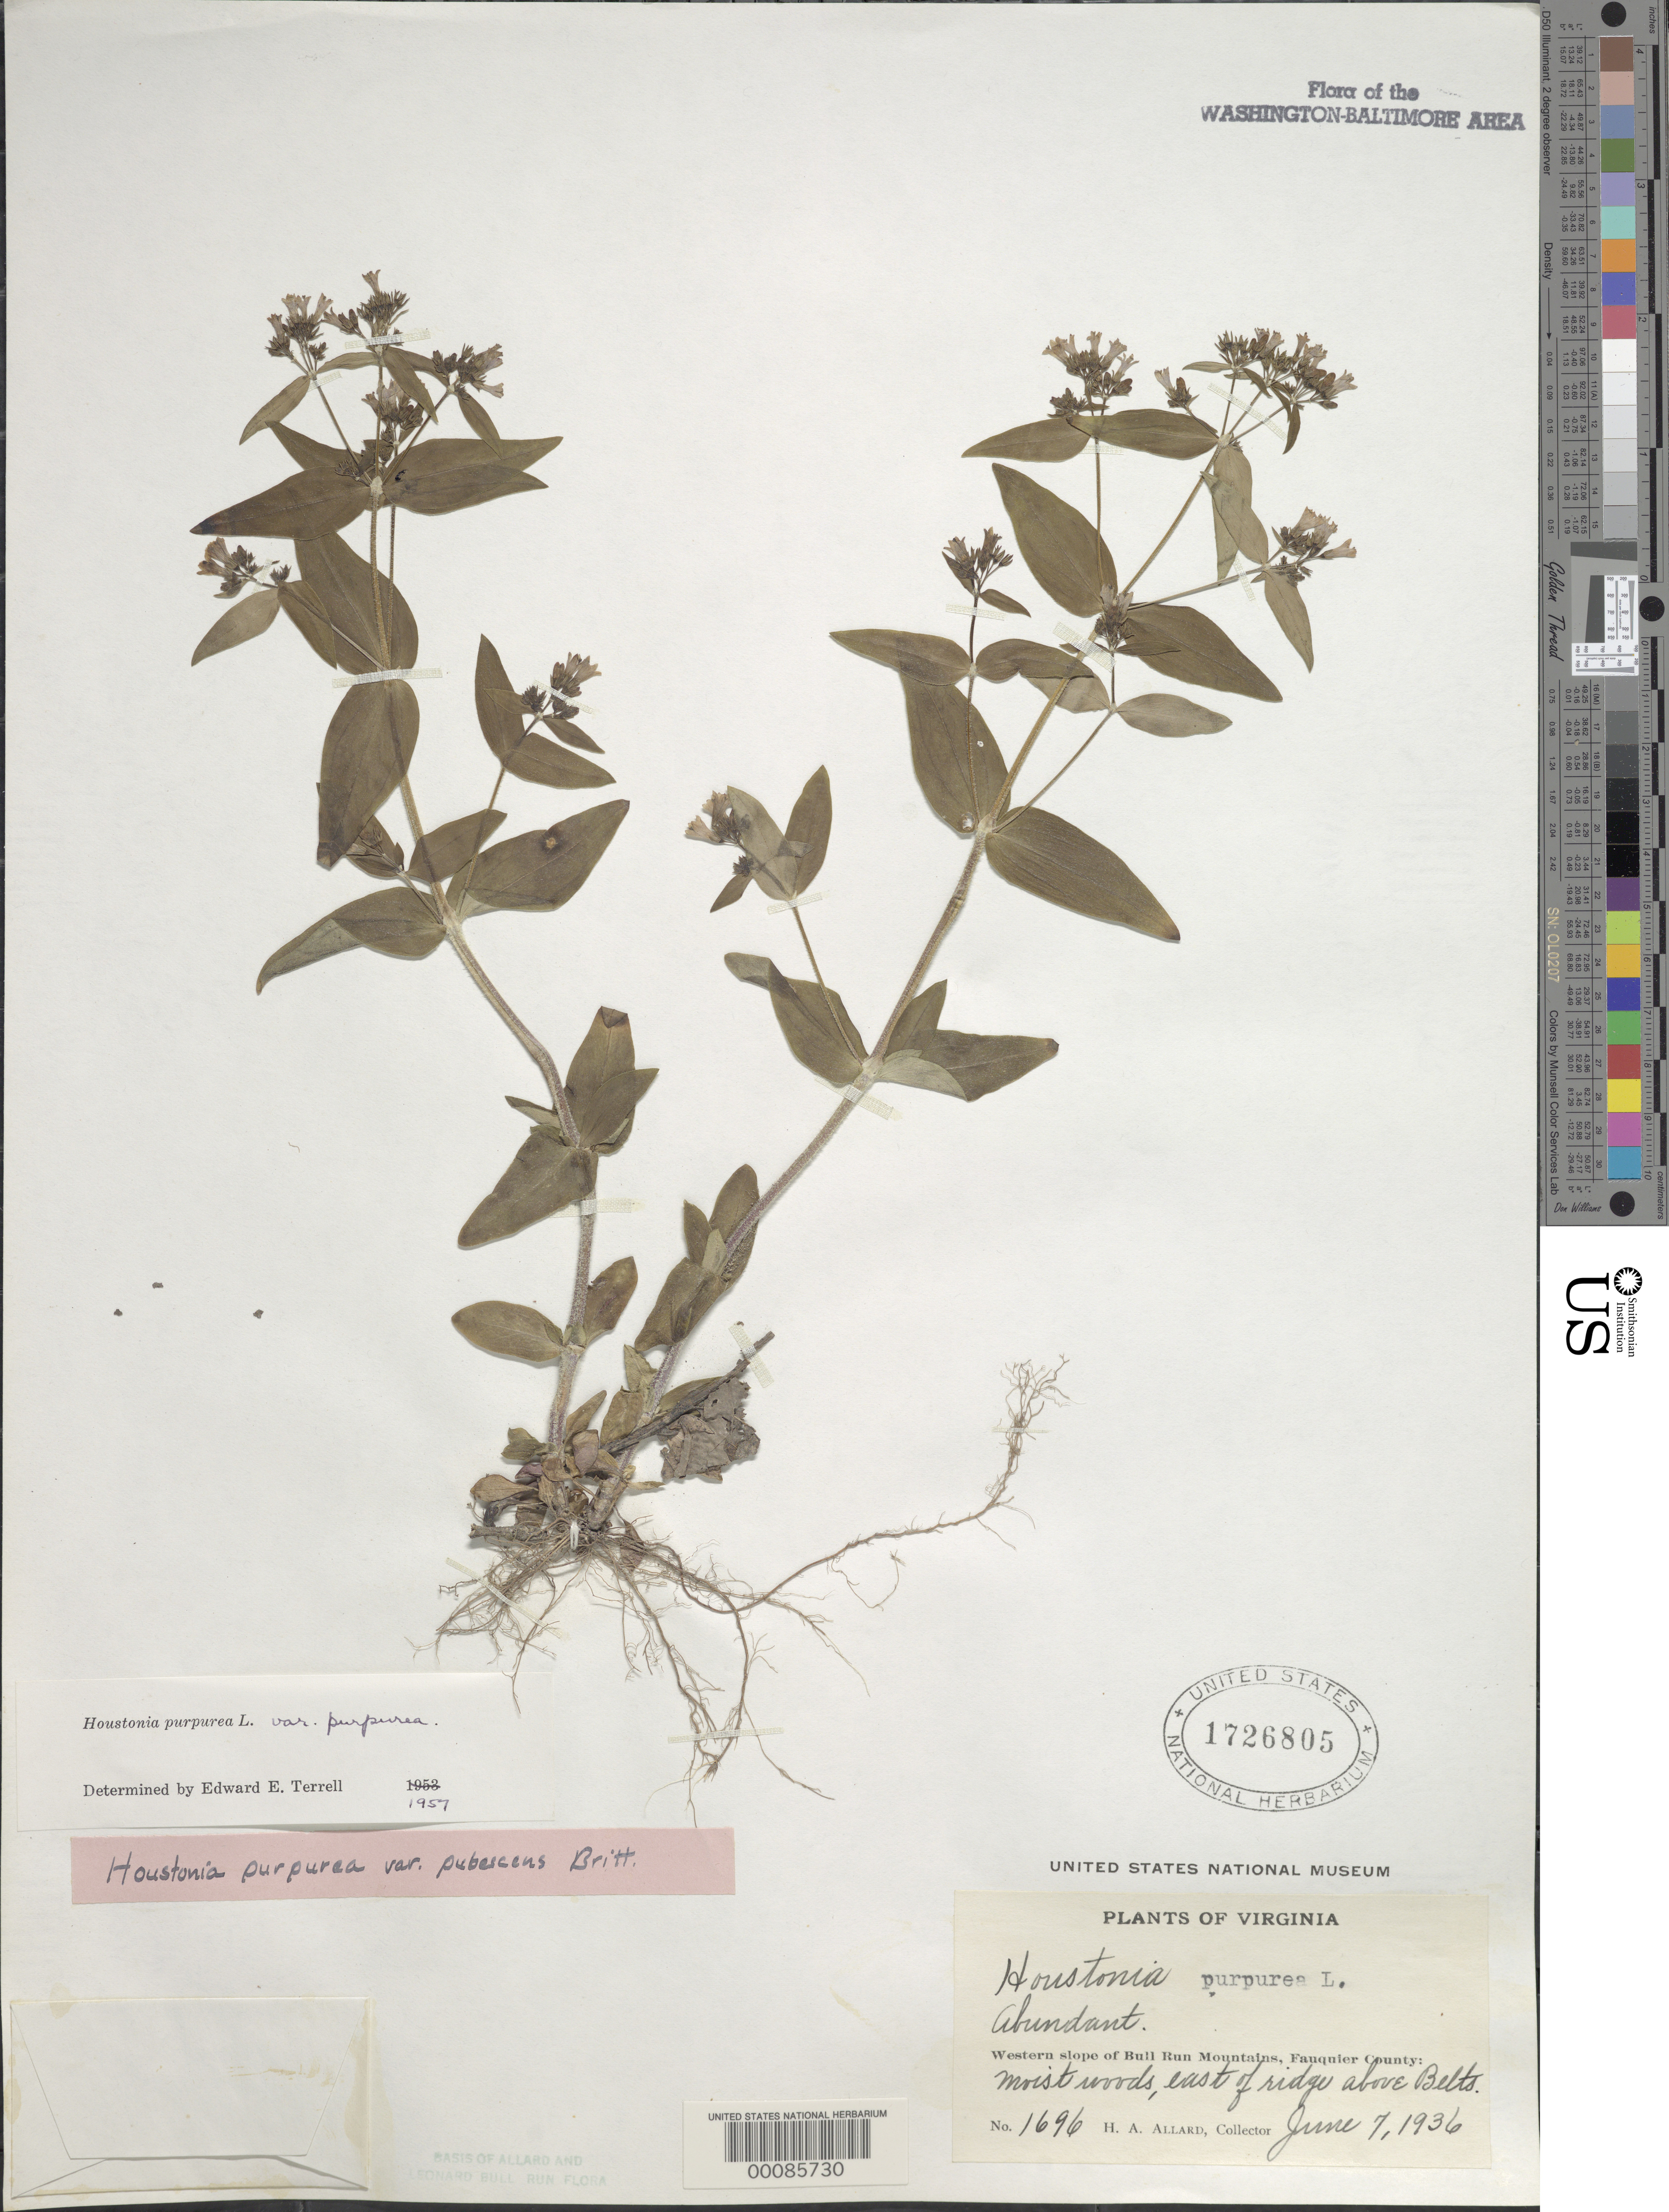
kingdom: Plantae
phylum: Tracheophyta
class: Magnoliopsida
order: Gentianales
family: Rubiaceae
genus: Houstonia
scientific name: Houstonia purpurea var. pubescens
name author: Britton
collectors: H. A. Allard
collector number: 1696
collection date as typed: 07 Jun 1936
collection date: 1936-06-07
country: United States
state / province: Virginia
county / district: Fauquier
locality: West slope of Bull Run Mts.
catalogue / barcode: US 1726805